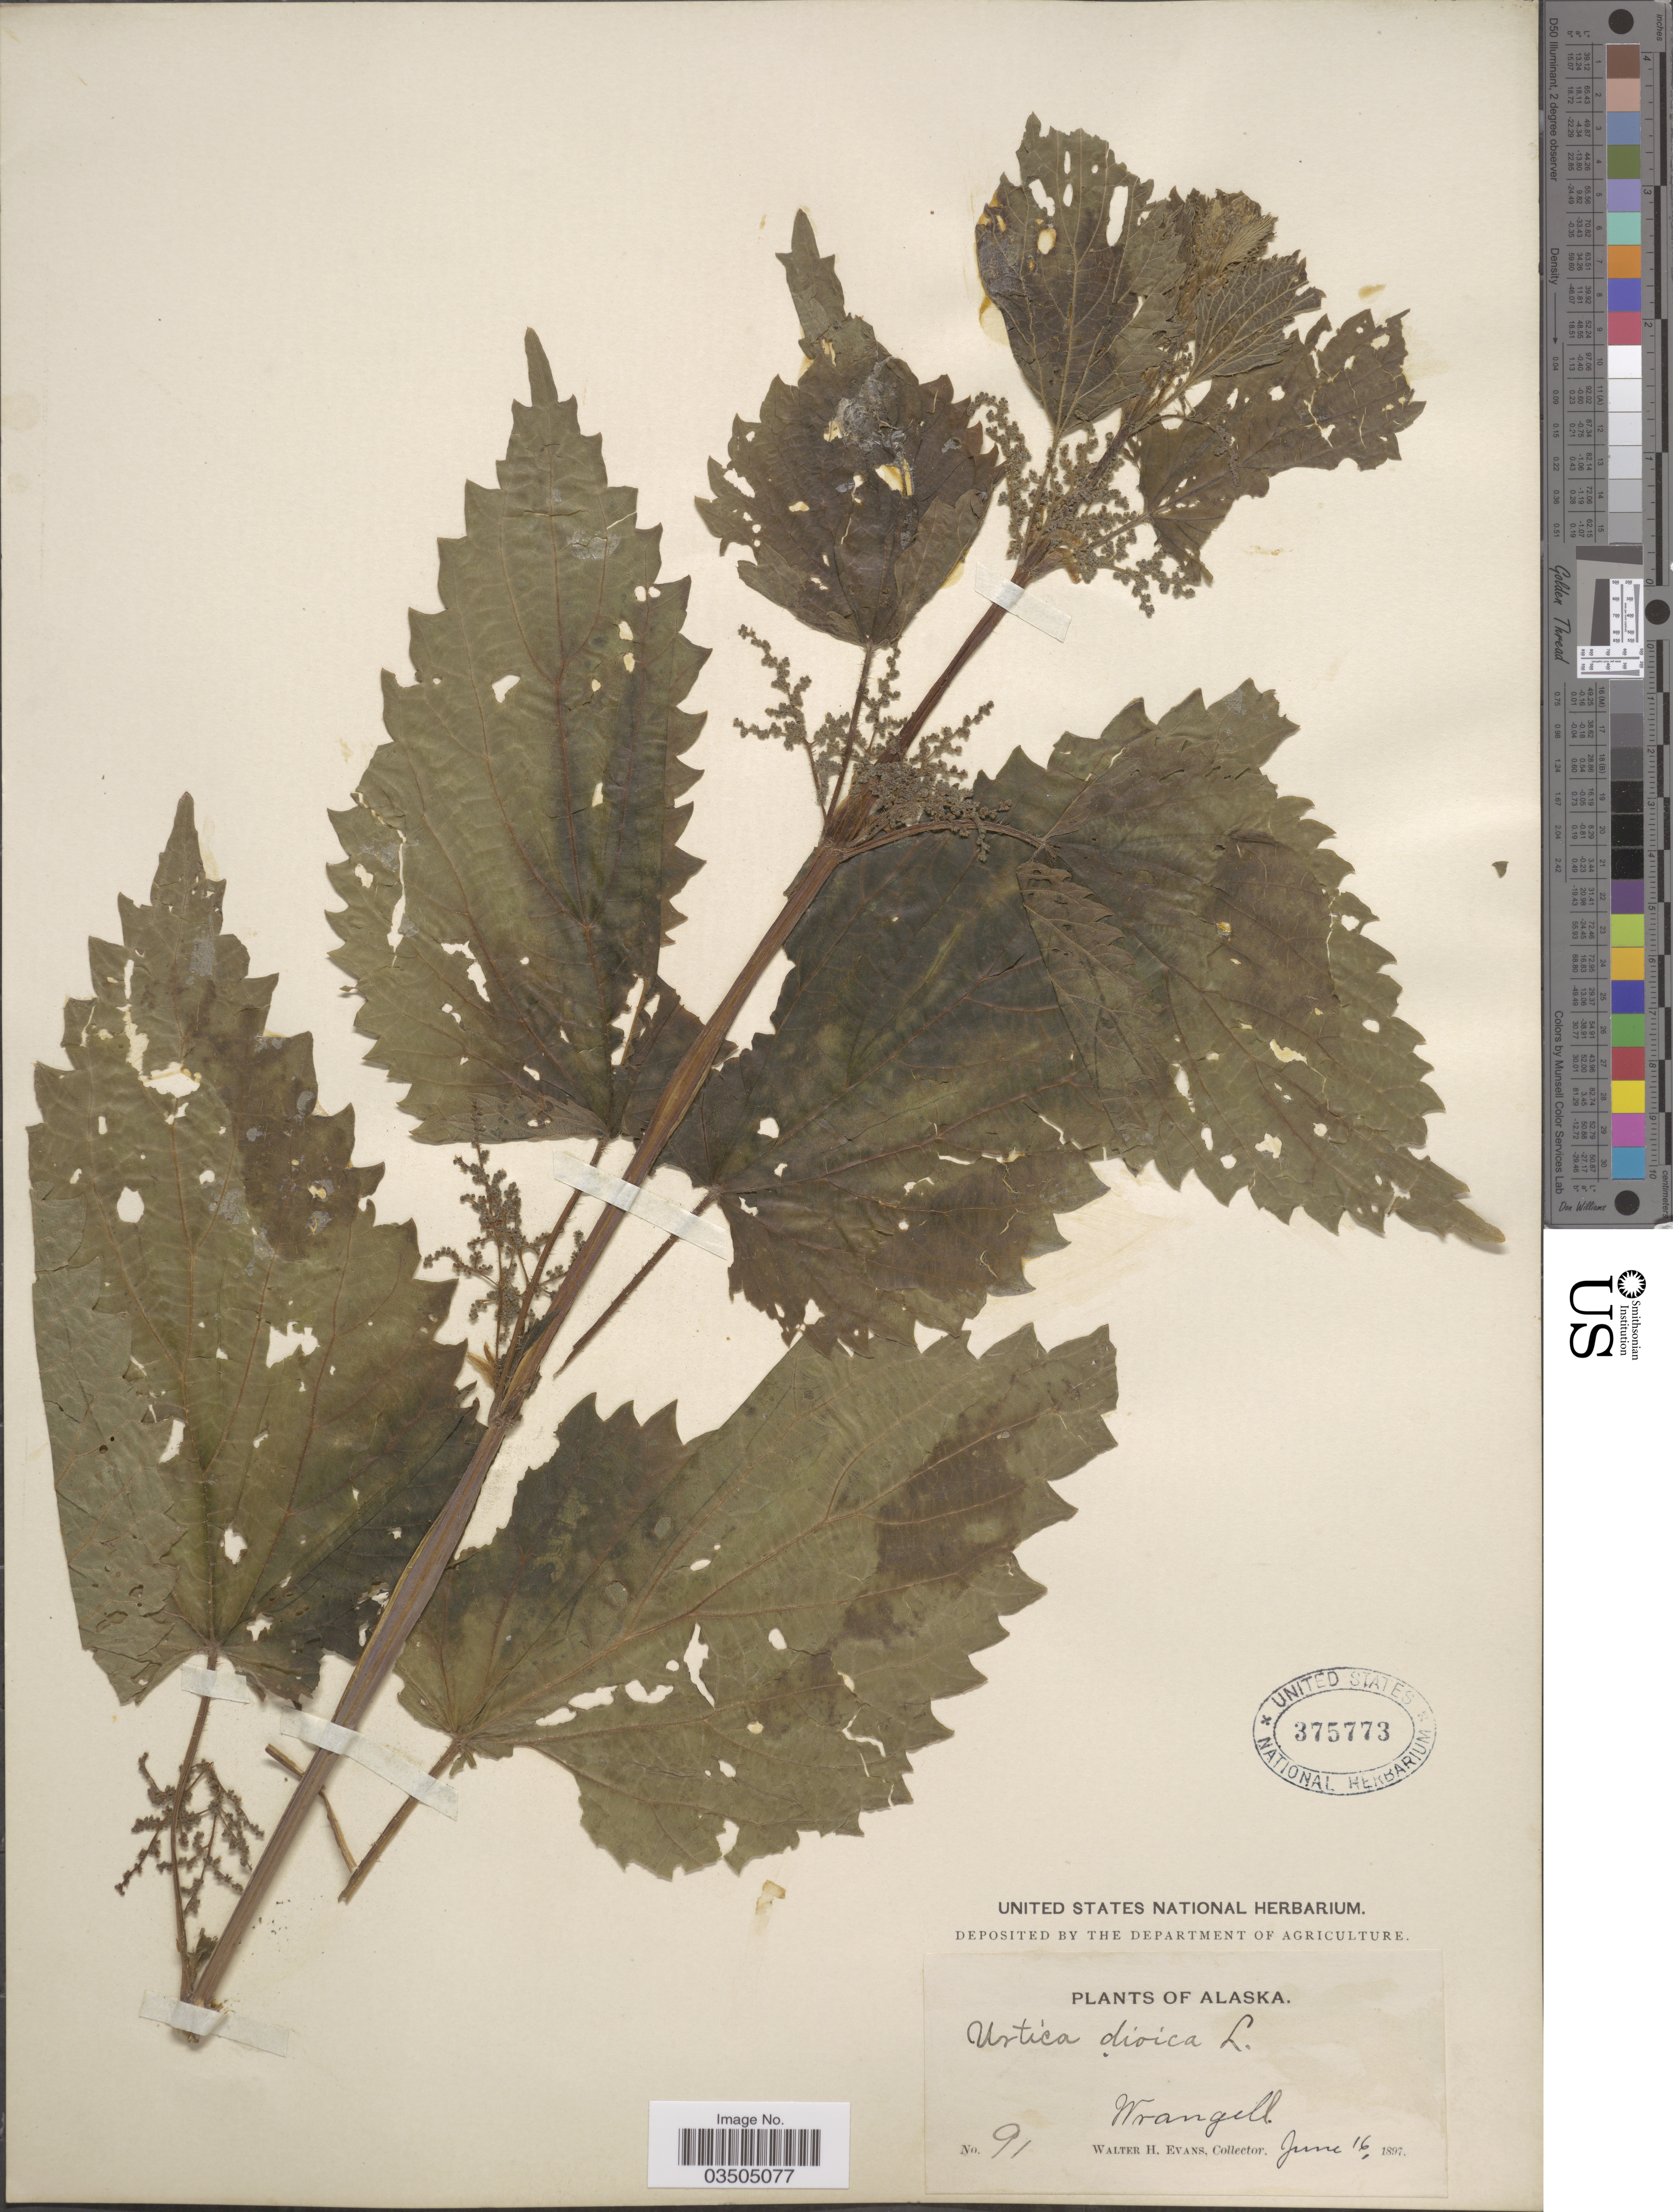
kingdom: Plantae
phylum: Tracheophyta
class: Magnoliopsida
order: Rosales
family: Urticaceae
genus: Urtica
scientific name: Urtica dioica subsp. gracilis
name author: L.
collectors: W. H. Evans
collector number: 91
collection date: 1897-06-16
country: United States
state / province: Alaska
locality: Wrangell.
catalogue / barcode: US 375773